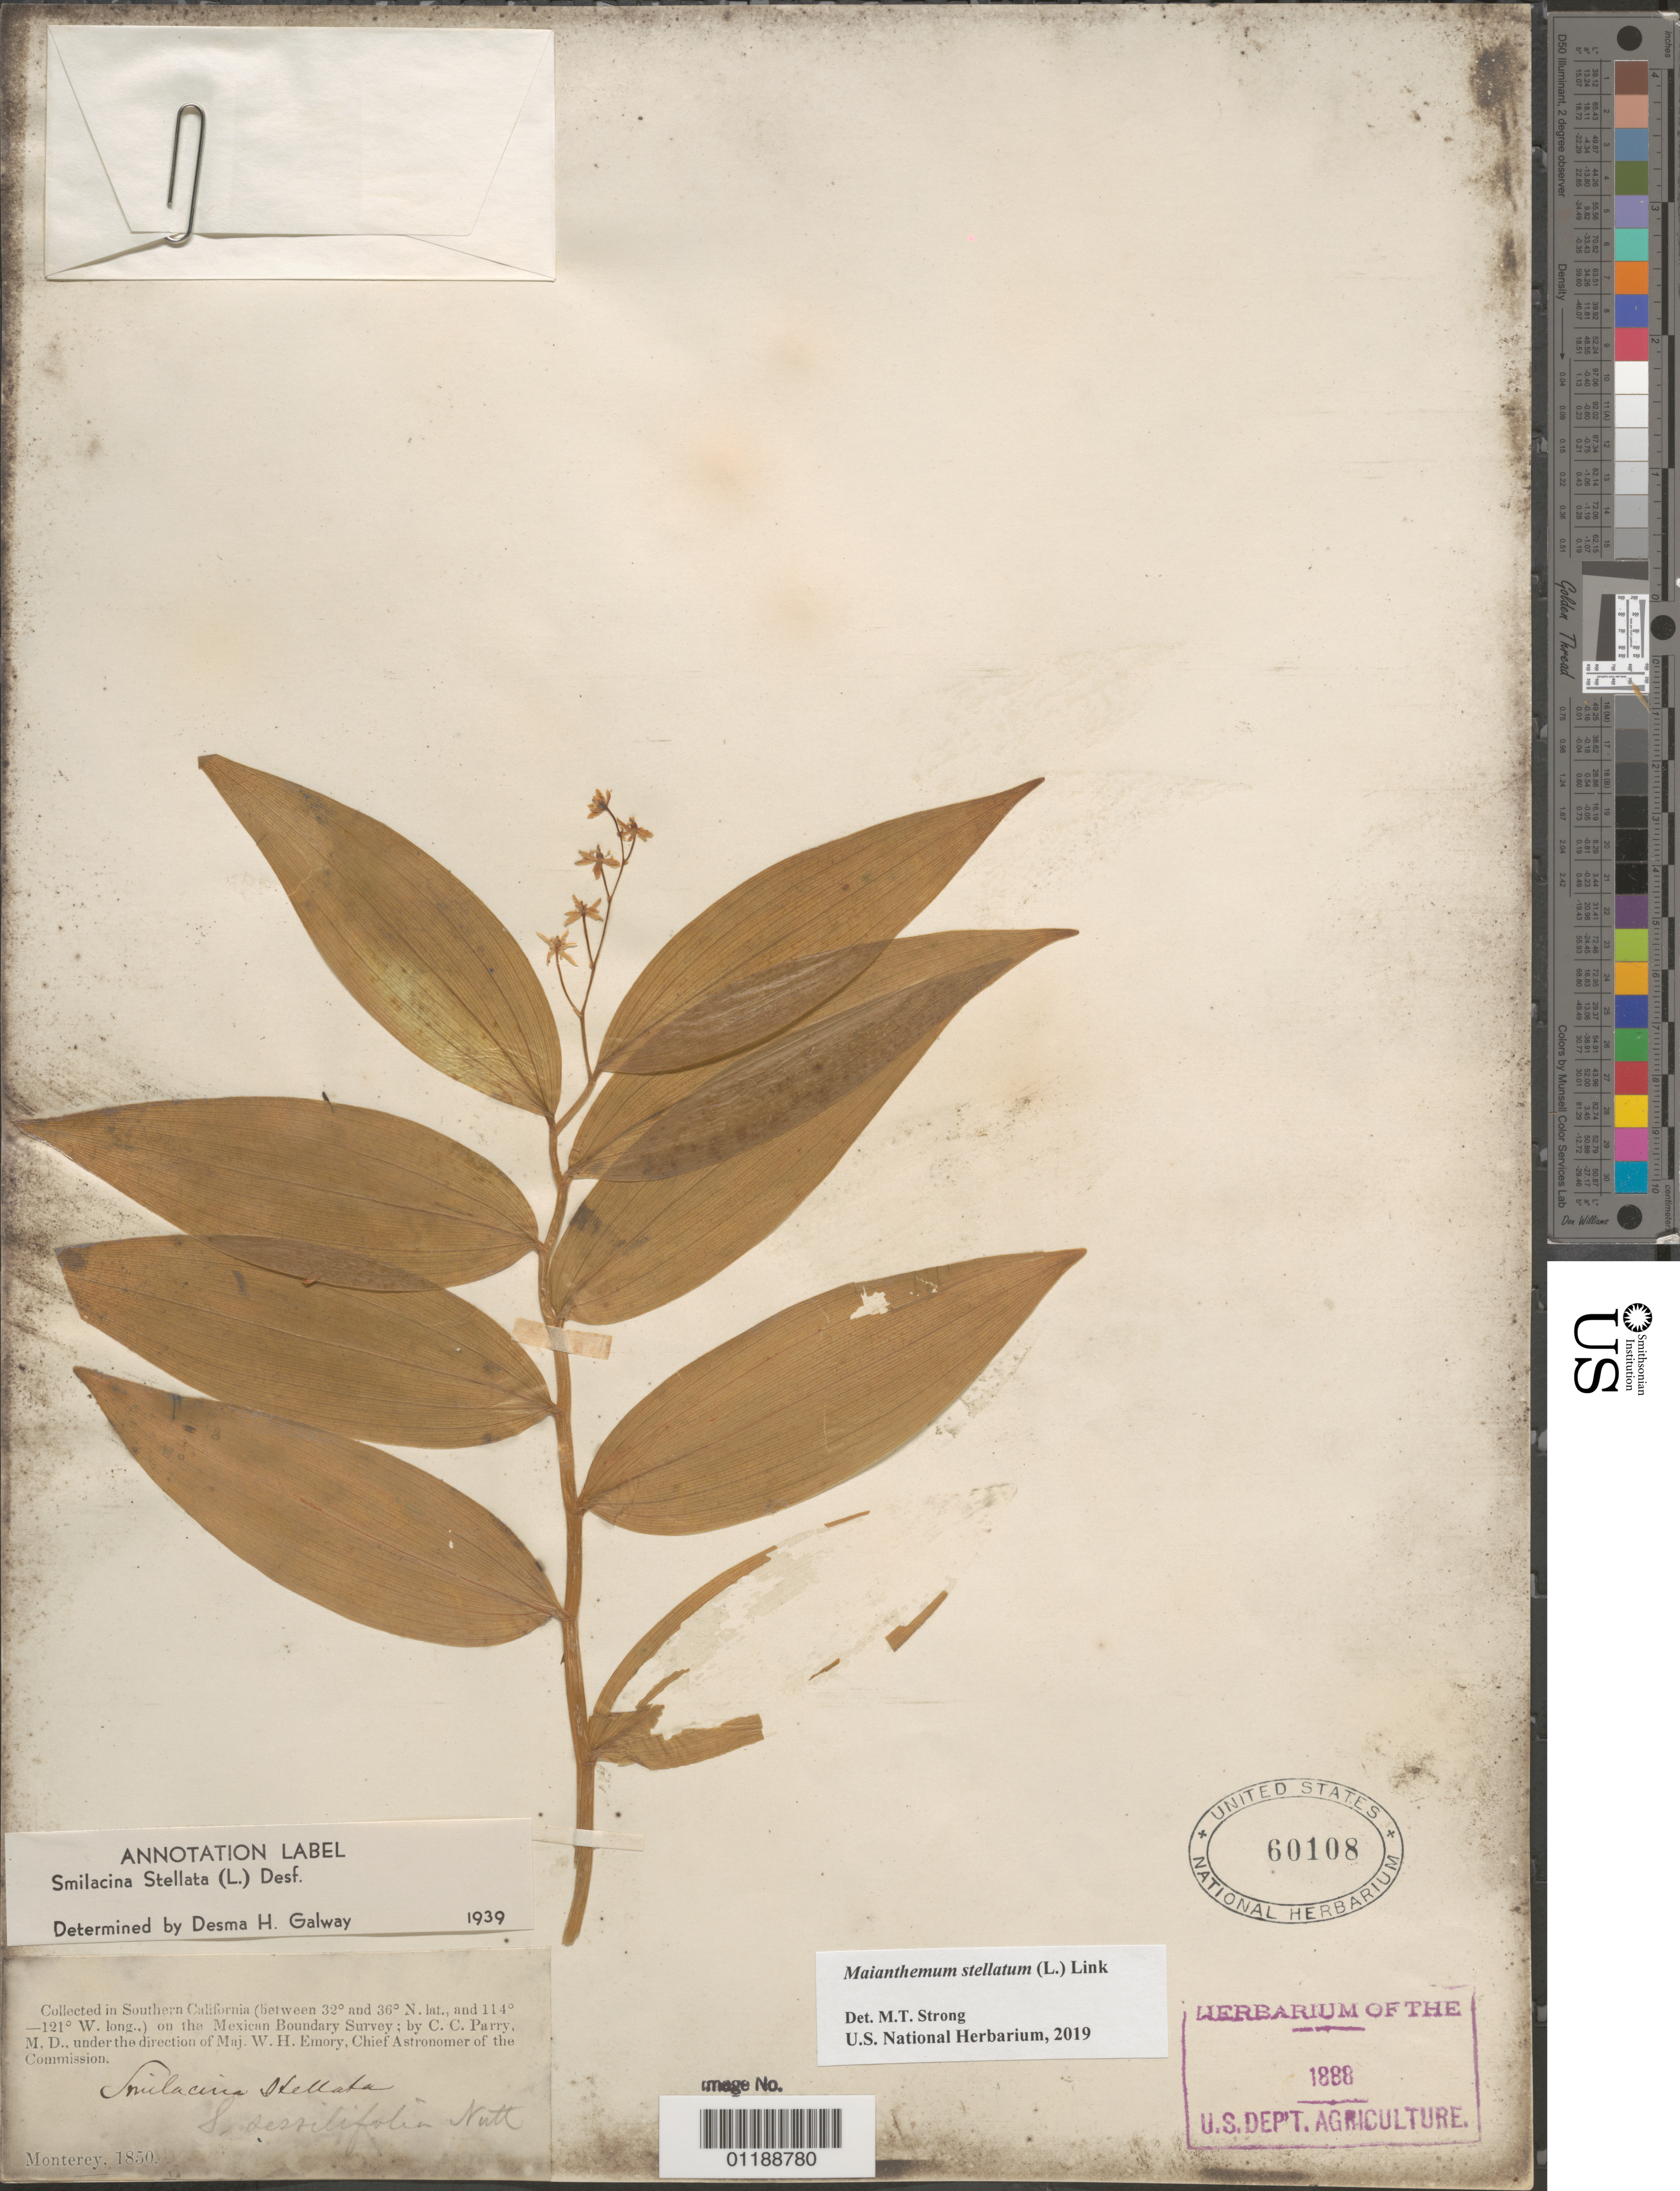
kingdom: Plantae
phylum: Tracheophyta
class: Liliopsida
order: Asparagales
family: Asparagaceae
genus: Maianthemum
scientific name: Maianthemum stellatum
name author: (L.) Link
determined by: Strong, Mark T., (BOT), Smithsonian Institution - National Museum of Natural History (UNITED STATES)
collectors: C. C. Parry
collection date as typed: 1850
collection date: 1850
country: United States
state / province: California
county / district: Monterey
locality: Monterey, Southern California.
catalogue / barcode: US 60108